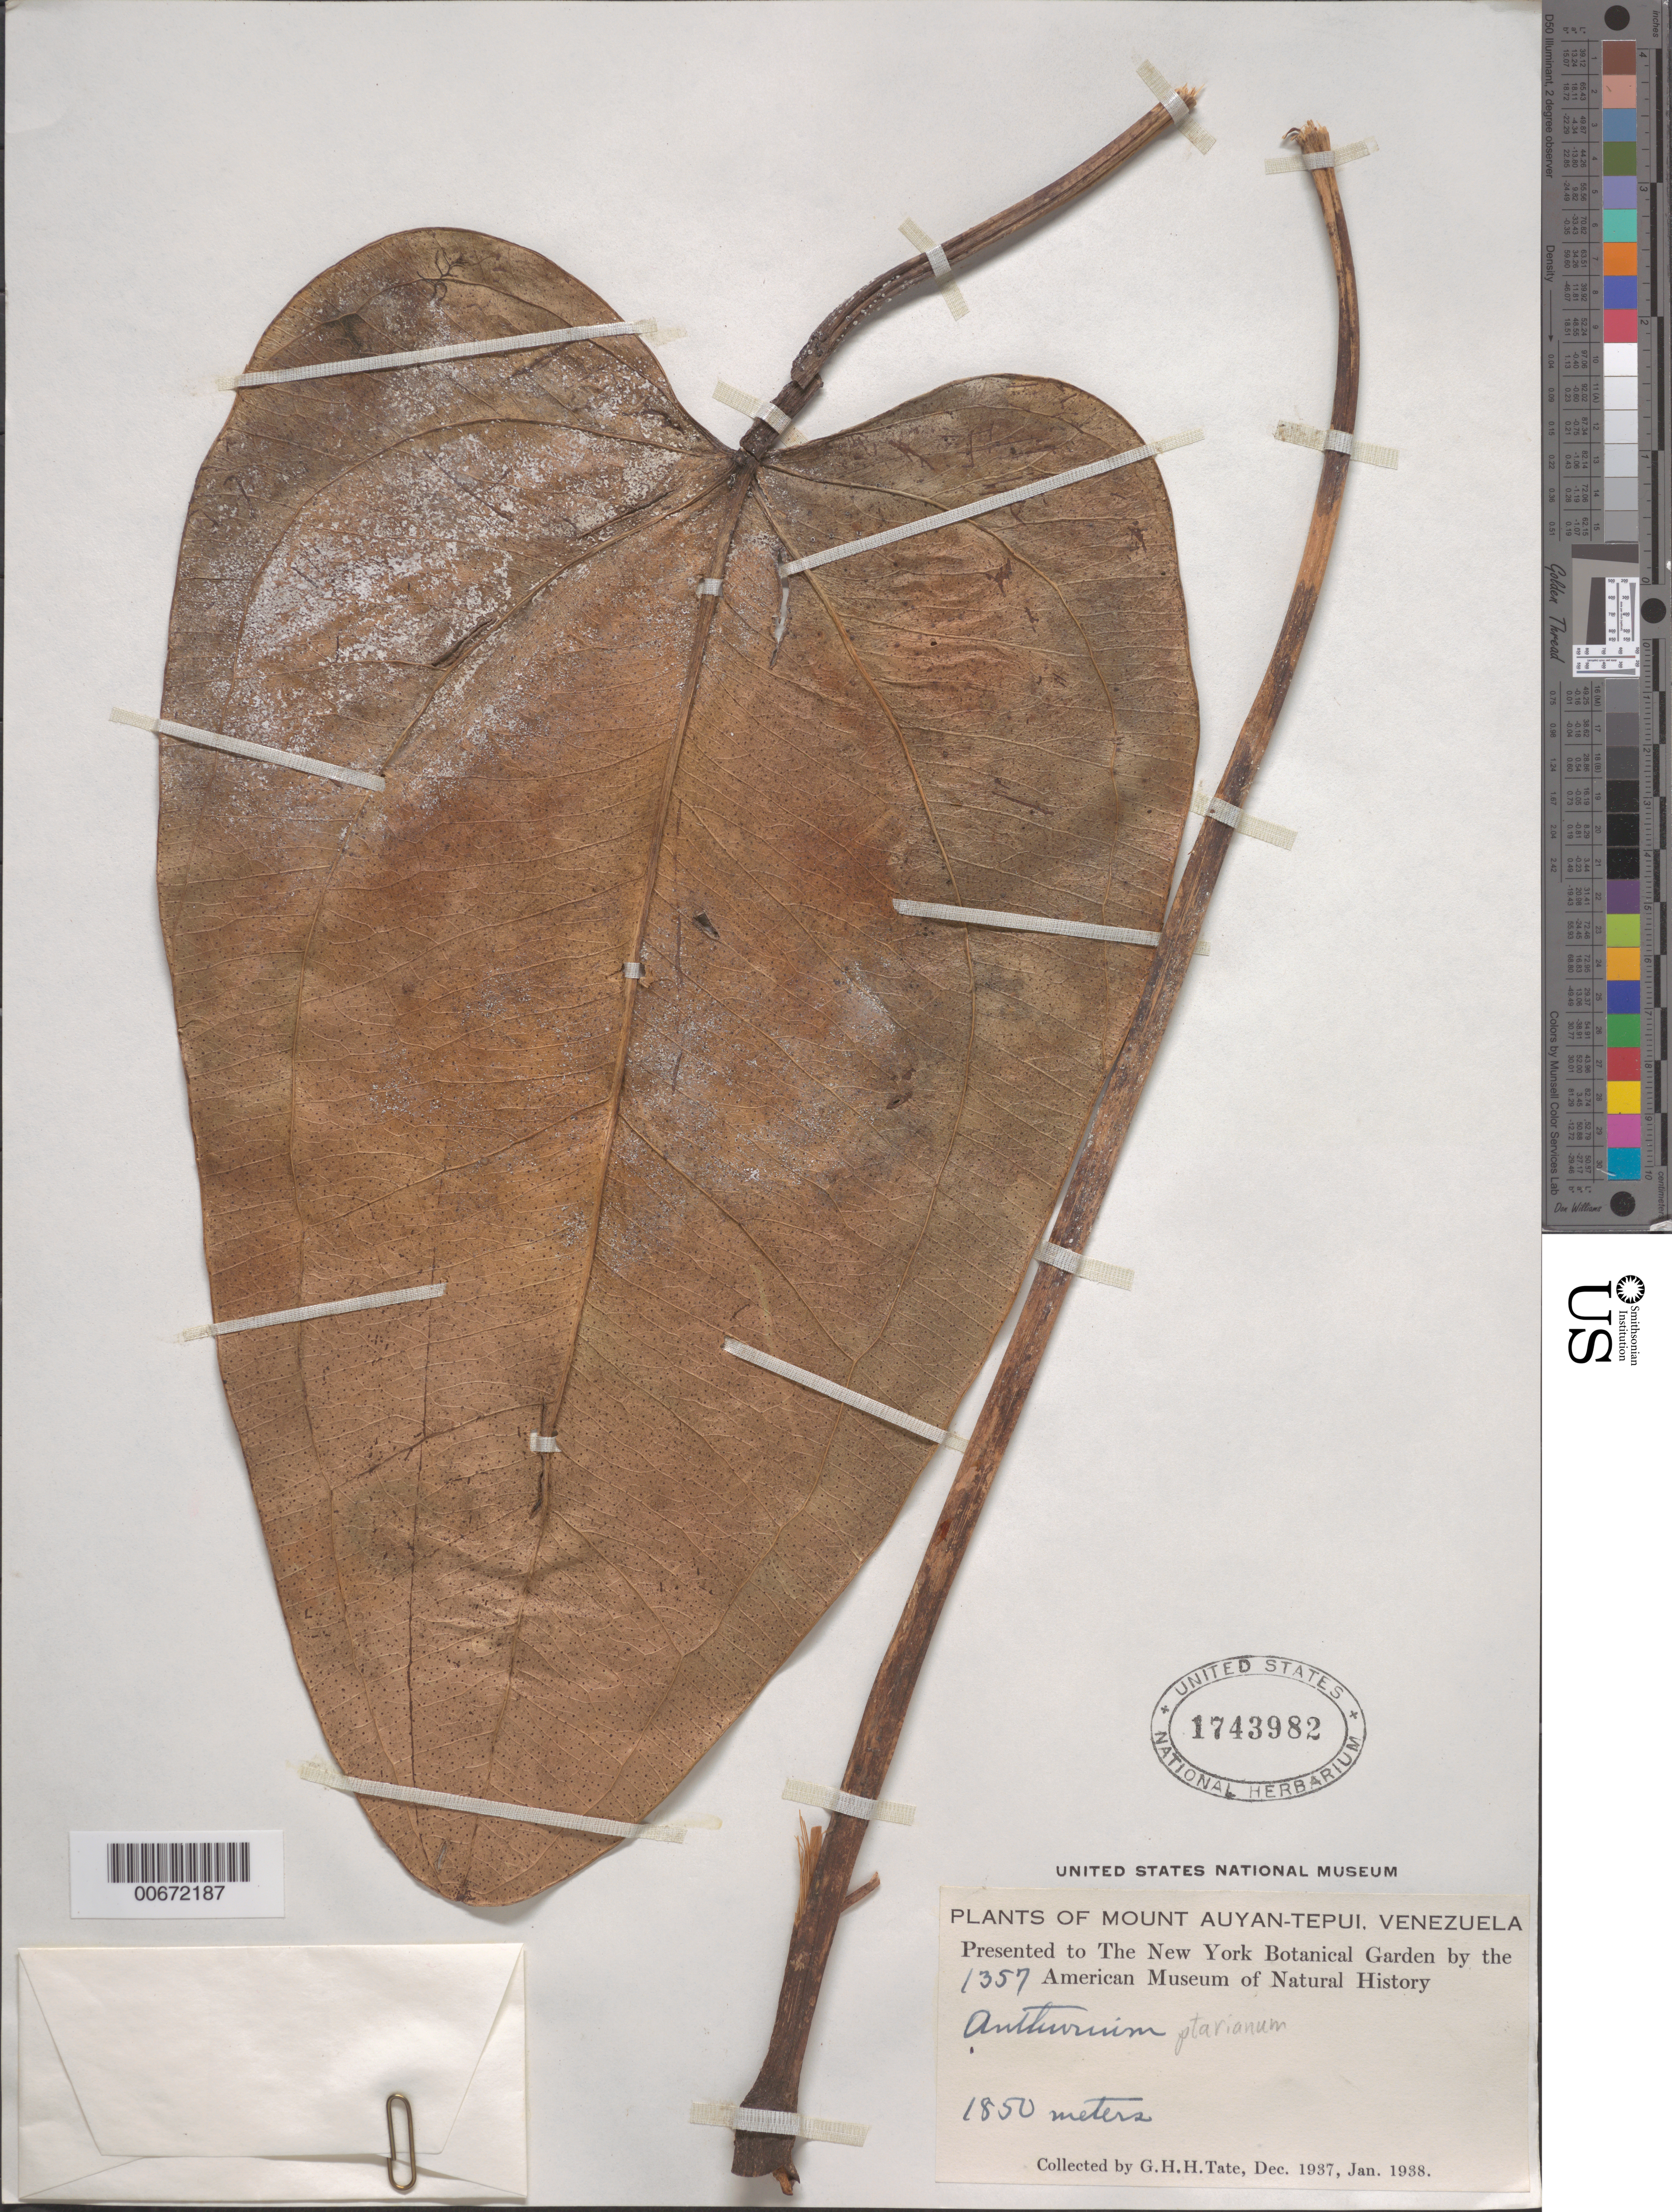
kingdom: Plantae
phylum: Tracheophyta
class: Liliopsida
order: Alismatales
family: Araceae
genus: Anthurium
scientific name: Anthurium ptarianum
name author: Steyerm.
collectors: G. H. H.Tate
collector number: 1357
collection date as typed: Dec-37 to Jan-38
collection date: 1937-12/1938-01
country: Venezuela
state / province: Bolívar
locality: Mt. Auyan-tepuí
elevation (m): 1850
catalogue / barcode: US 1743982